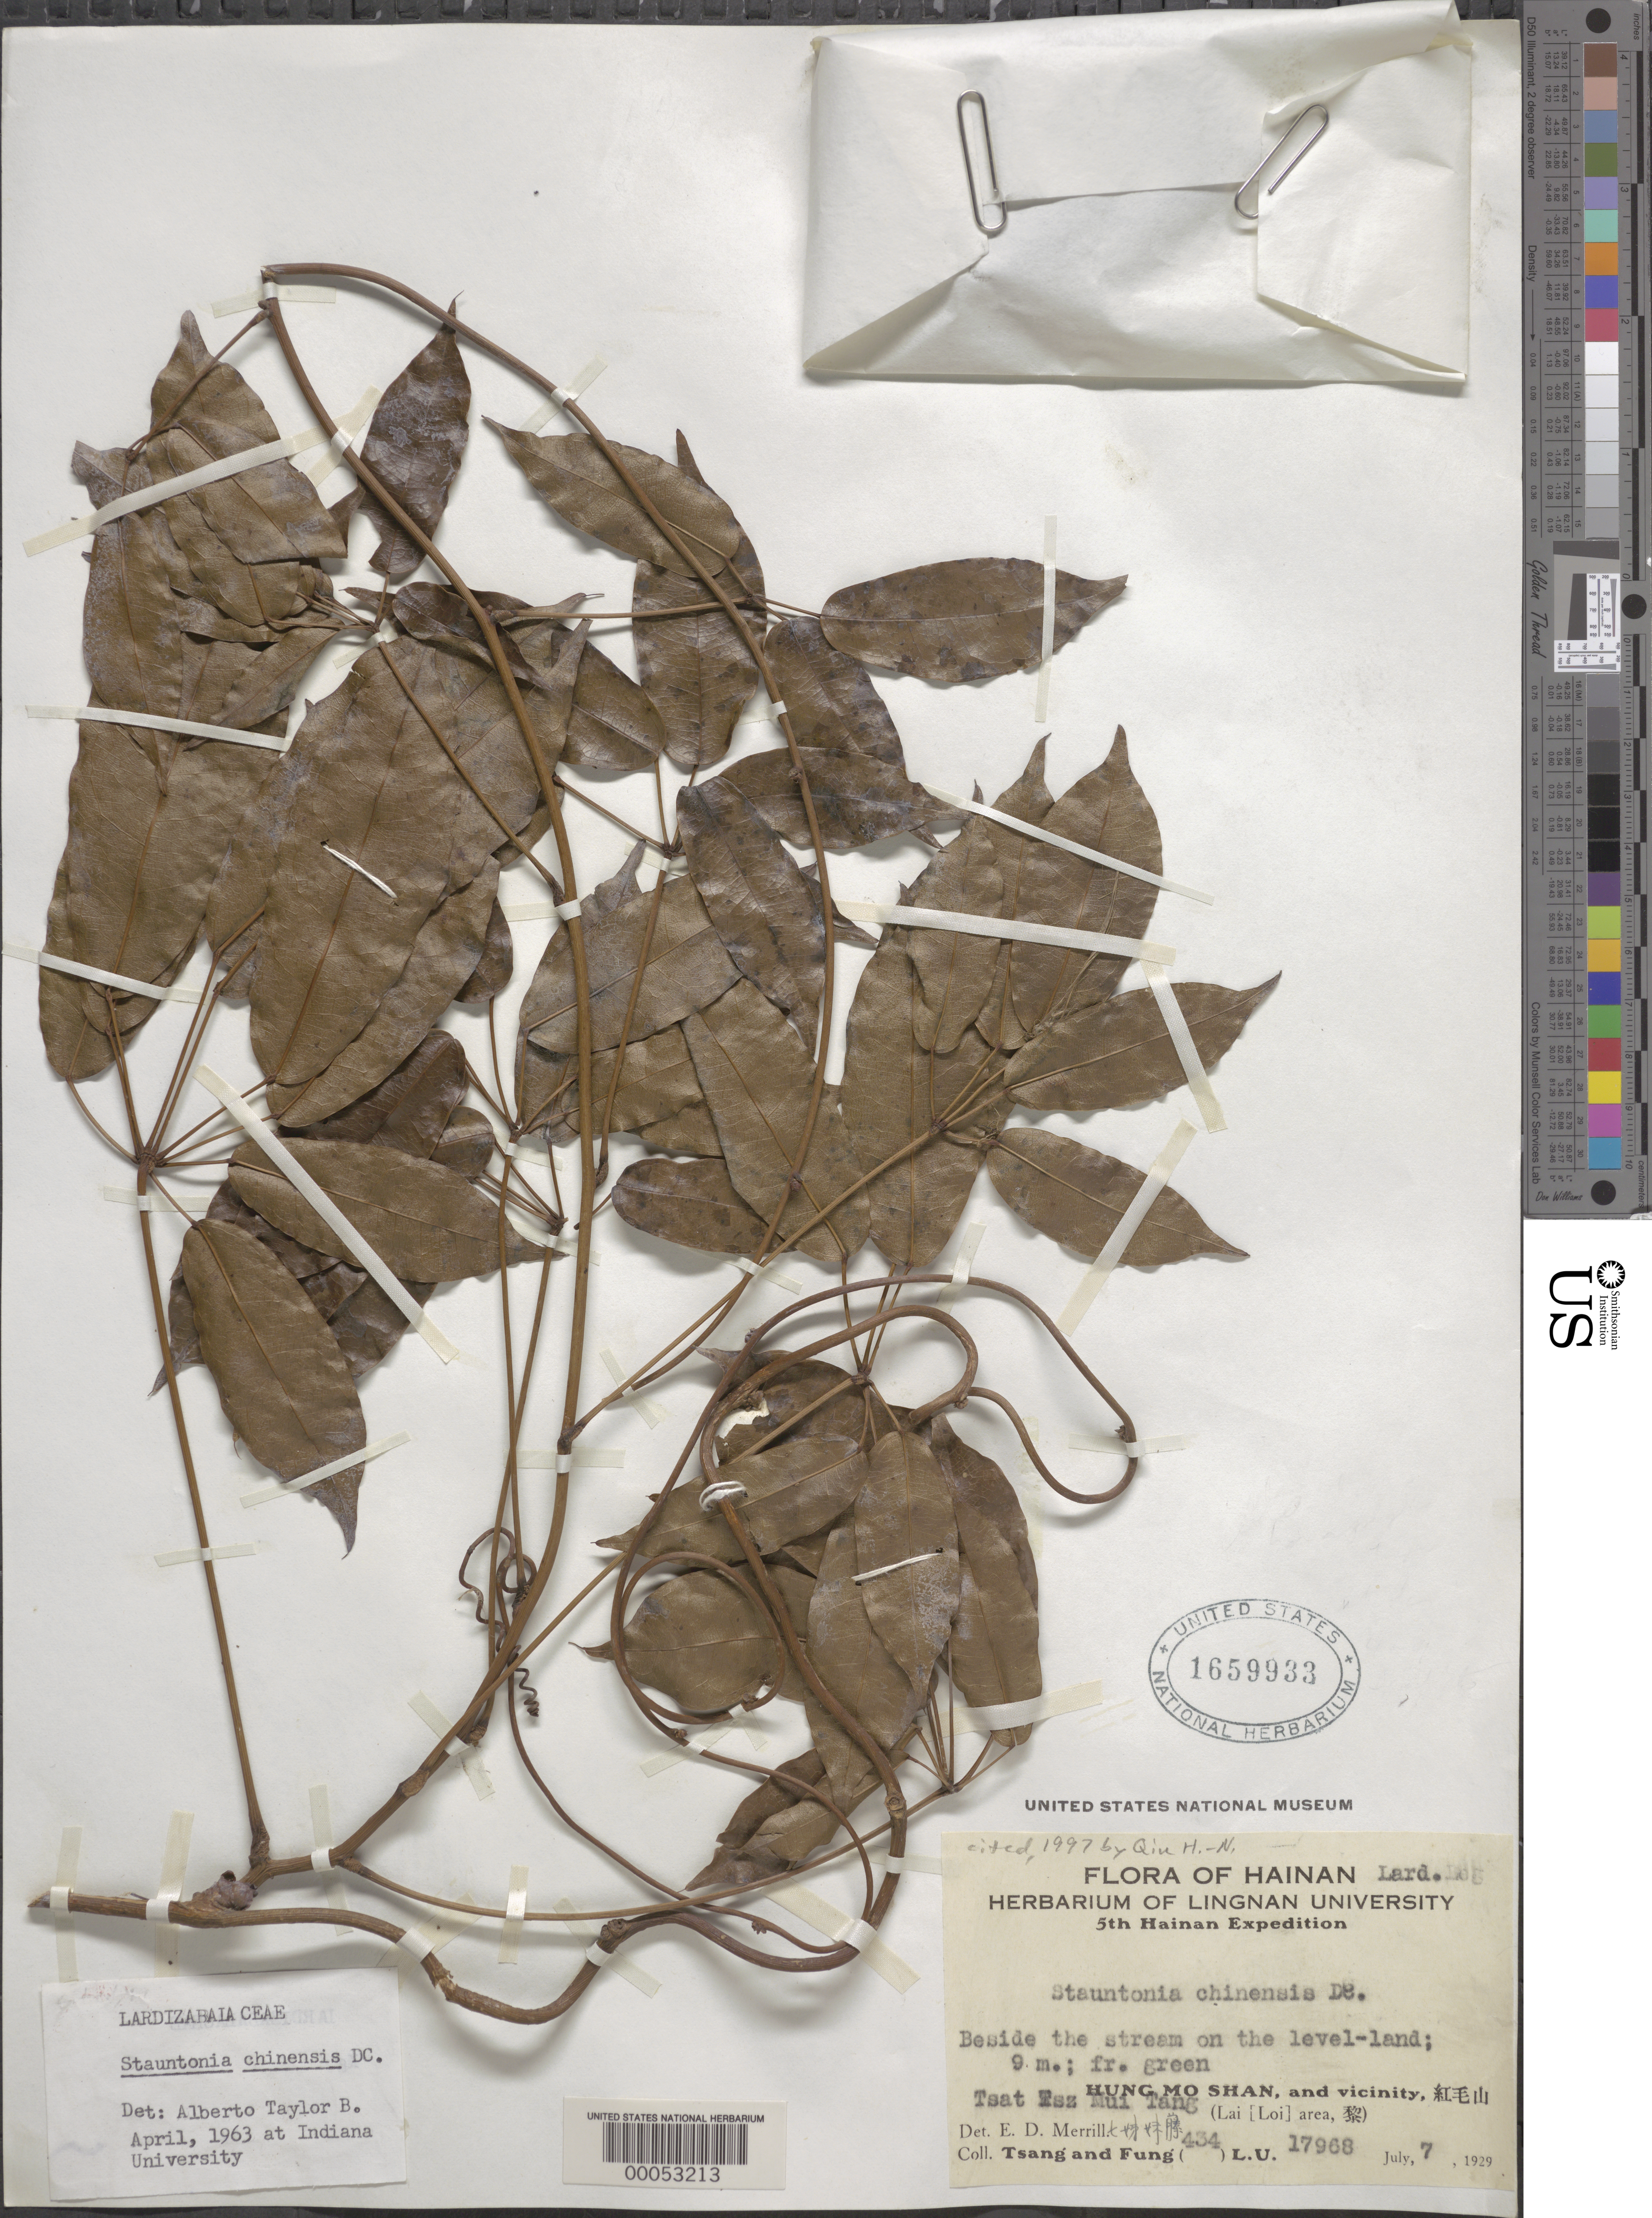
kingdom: Plantae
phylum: Tracheophyta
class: Magnoliopsida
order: Ranunculales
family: Lardizabalaceae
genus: Stauntonia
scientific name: Stauntonia chinensis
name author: DC.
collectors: -- Tsang & Fung, --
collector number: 17968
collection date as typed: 07 Jul 1929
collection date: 1929-07-07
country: China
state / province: Hainan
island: Hainan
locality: Hung mo shan and vicinity.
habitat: Beside the stream on level land.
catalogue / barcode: US 1659933